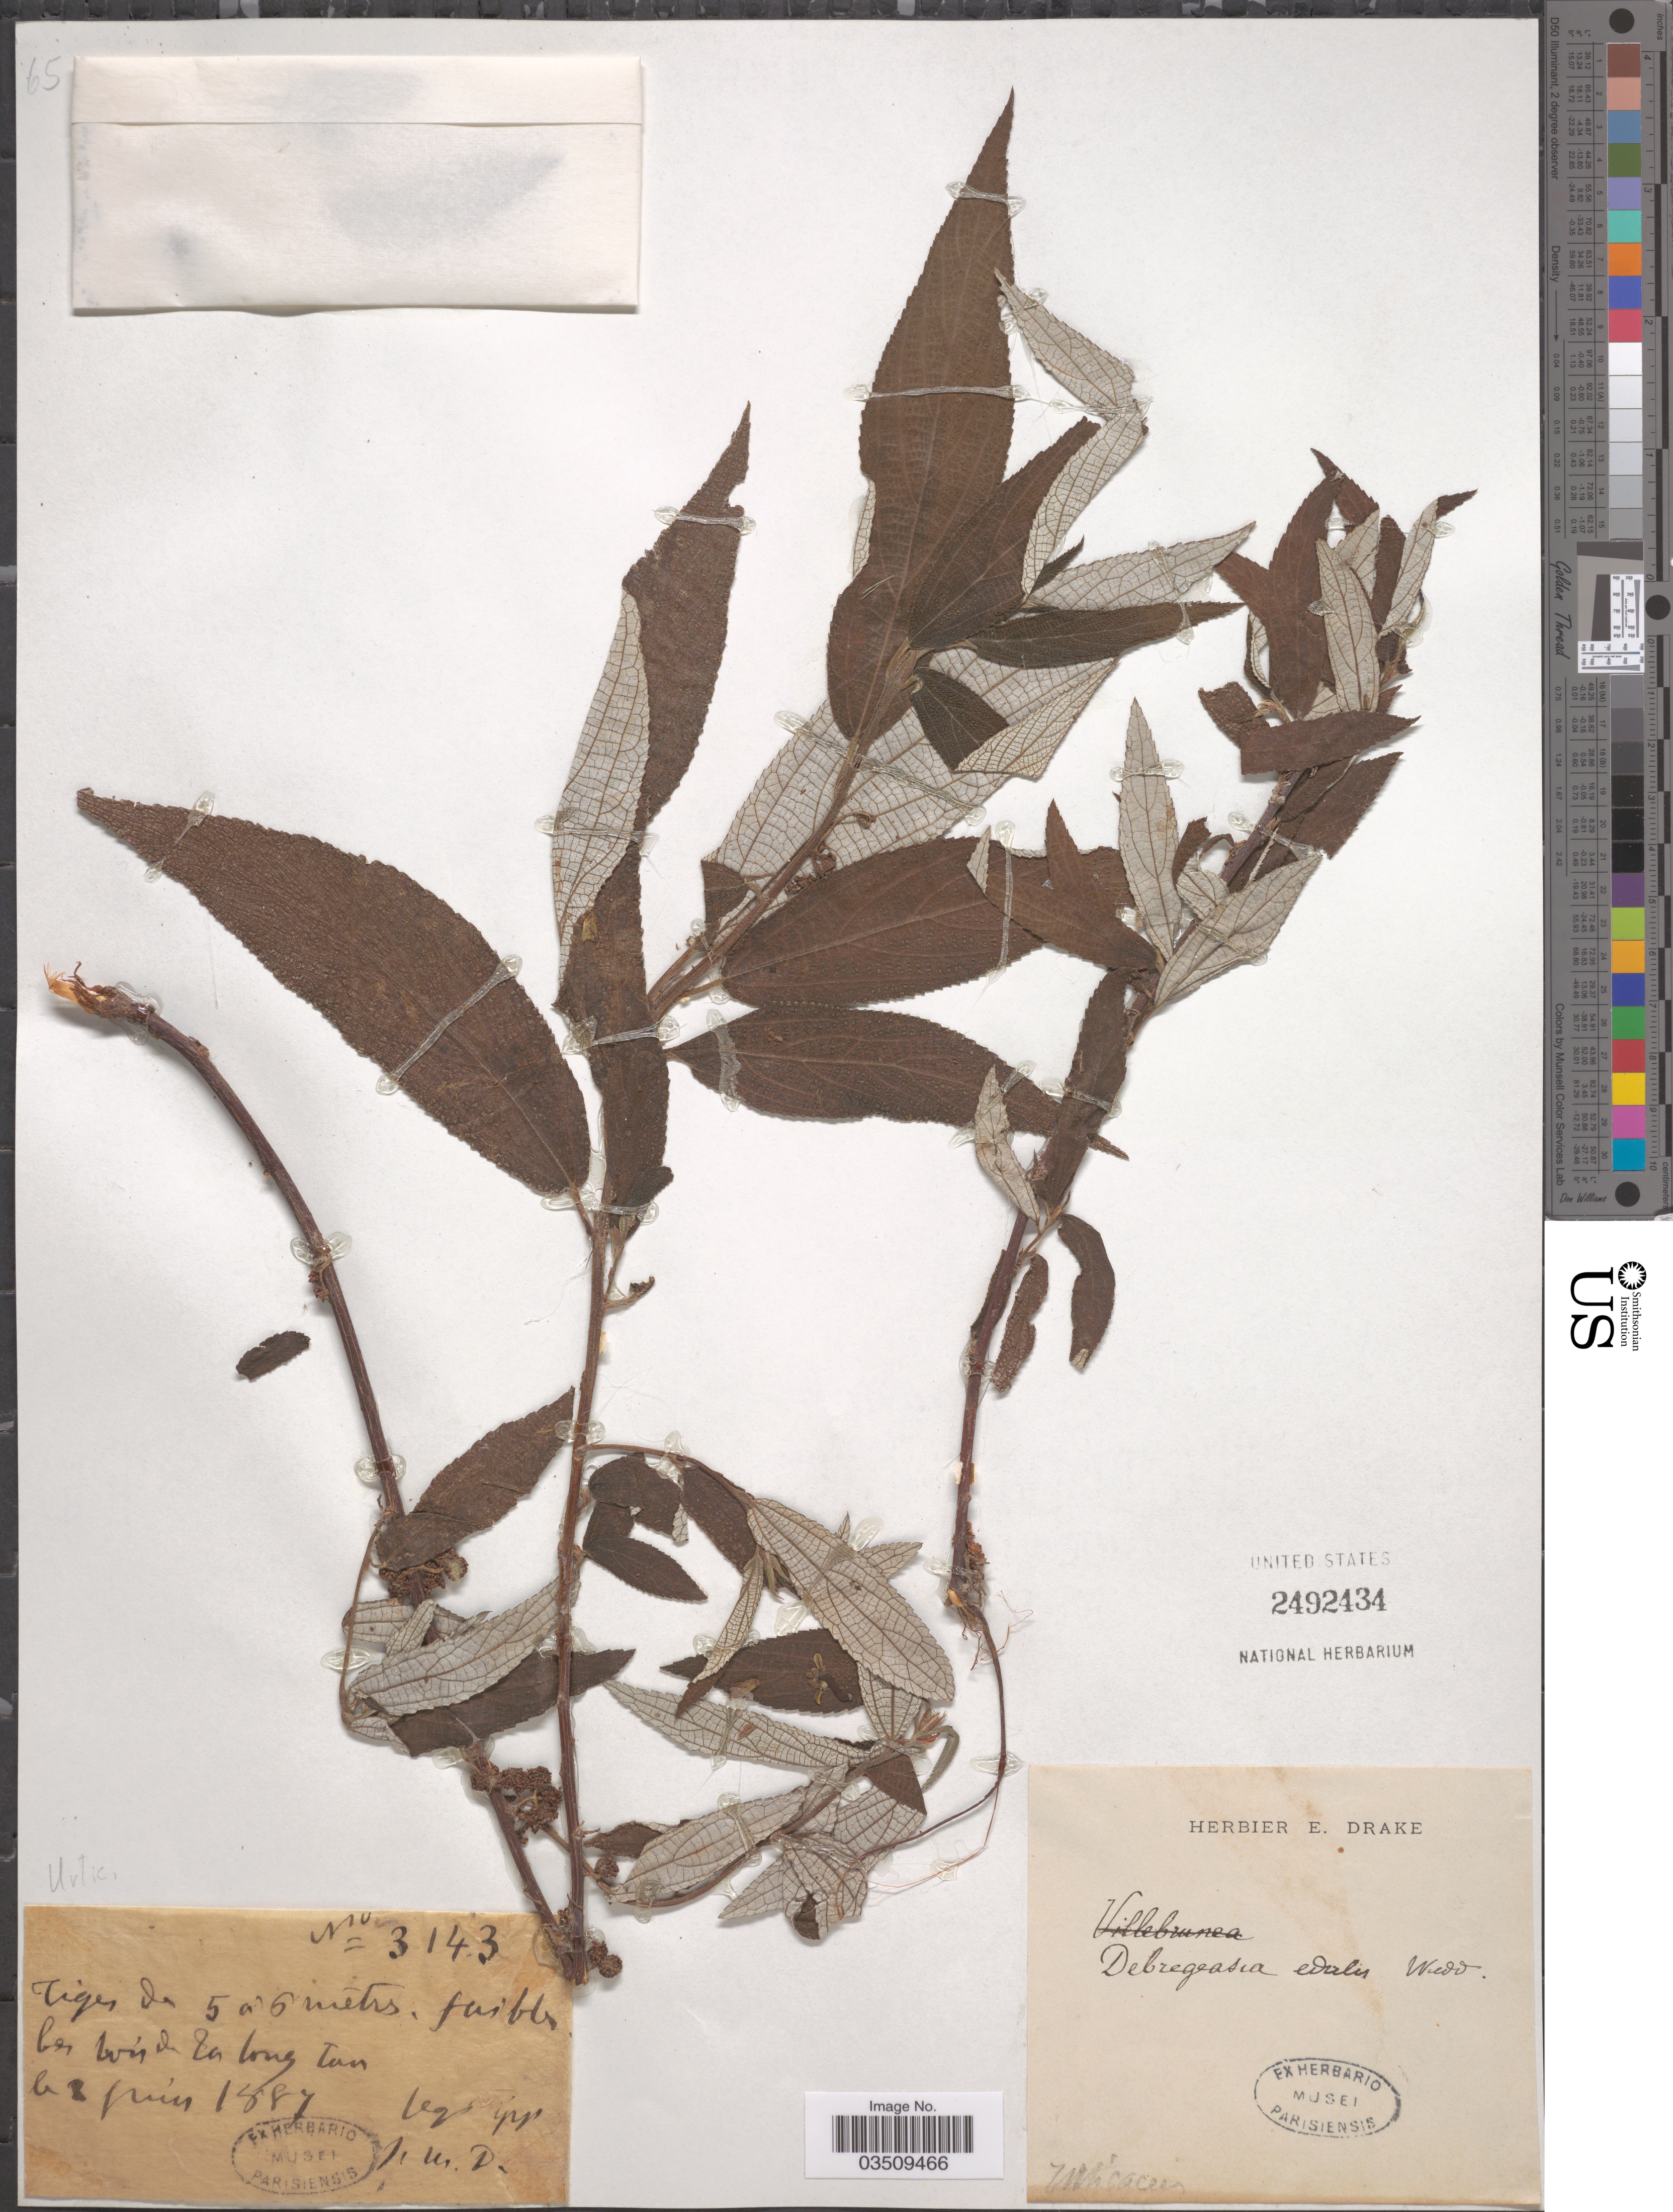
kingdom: Plantae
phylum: Tracheophyta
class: Magnoliopsida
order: Rosales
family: Urticaceae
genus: Debregeasia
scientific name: Debregeasia edulis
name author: (Siebold & Zucc.) Wedd.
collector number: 3143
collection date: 1887-06-03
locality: Les bois de la long [interpreted] Tan.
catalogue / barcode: US 2492434